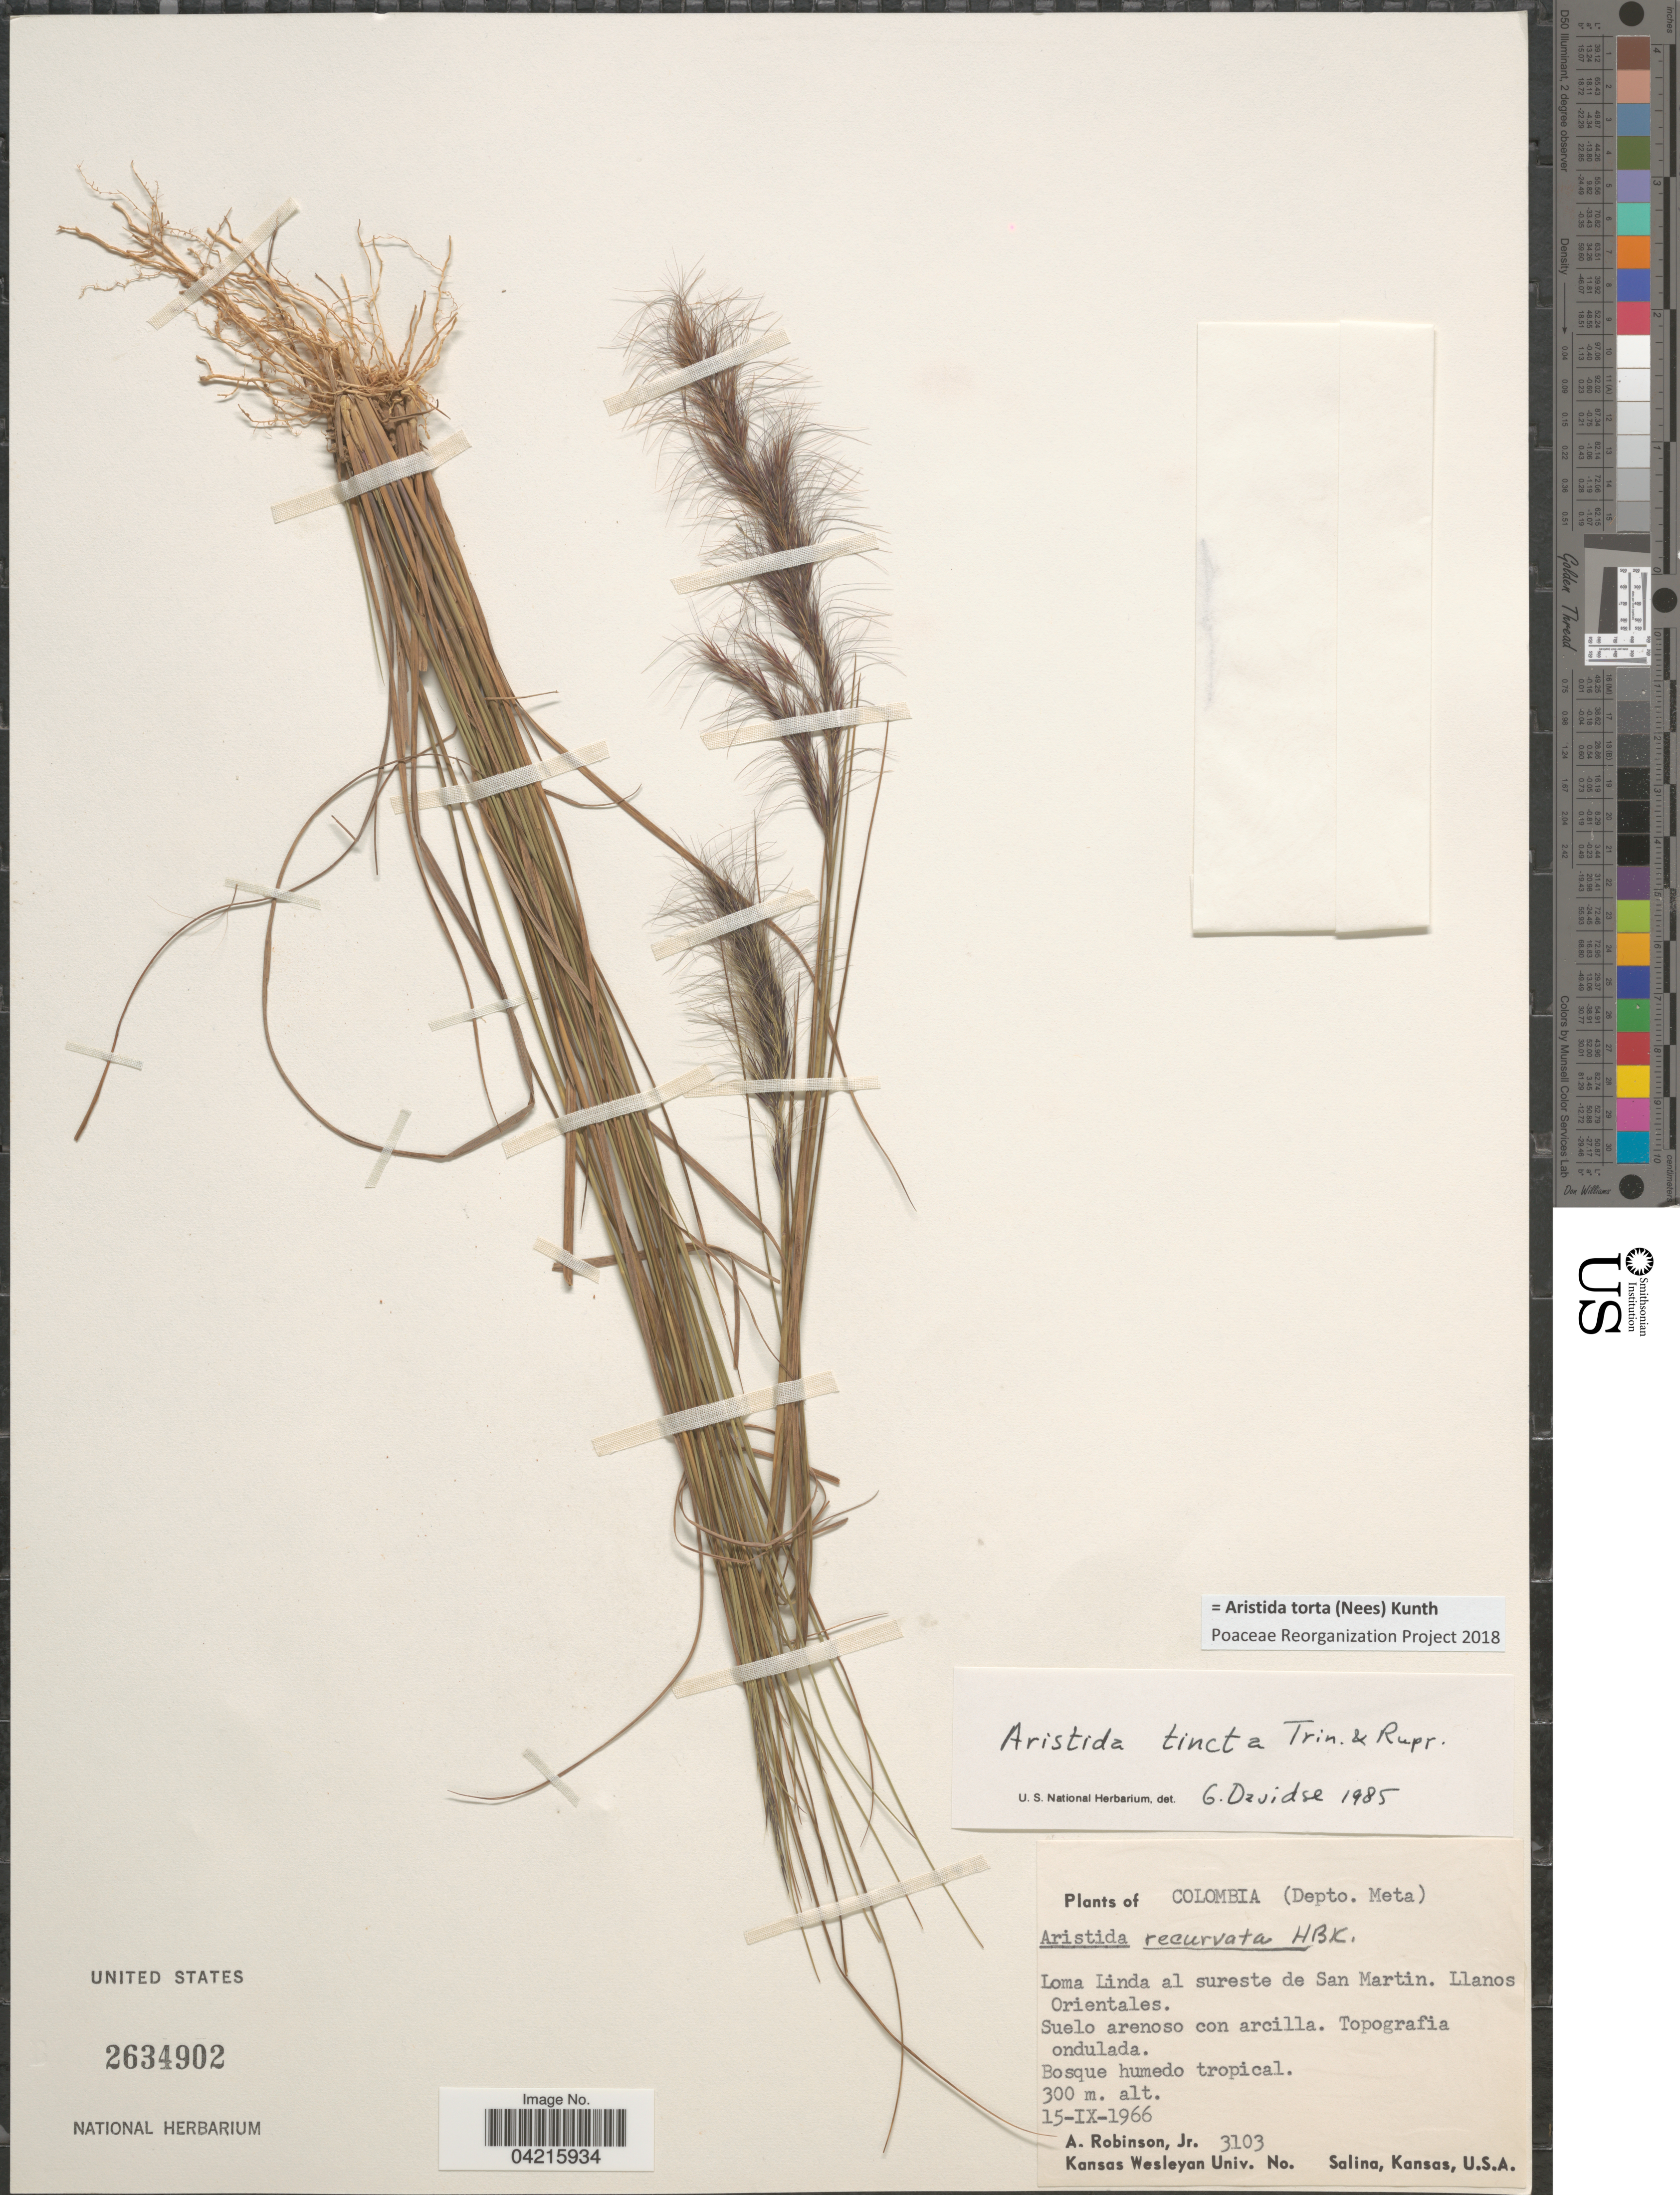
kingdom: Plantae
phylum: Tracheophyta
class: Liliopsida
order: Poales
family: Poaceae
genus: Aristida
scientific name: Aristida torta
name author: (Nees) Kunth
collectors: A. Robinson Jr.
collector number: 3103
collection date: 1966-09-15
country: Colombia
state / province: Meta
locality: (Depto. Meta). Loma Linda al sureste de San Martin. Llanos Orientales.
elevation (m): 300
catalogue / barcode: US 2634902